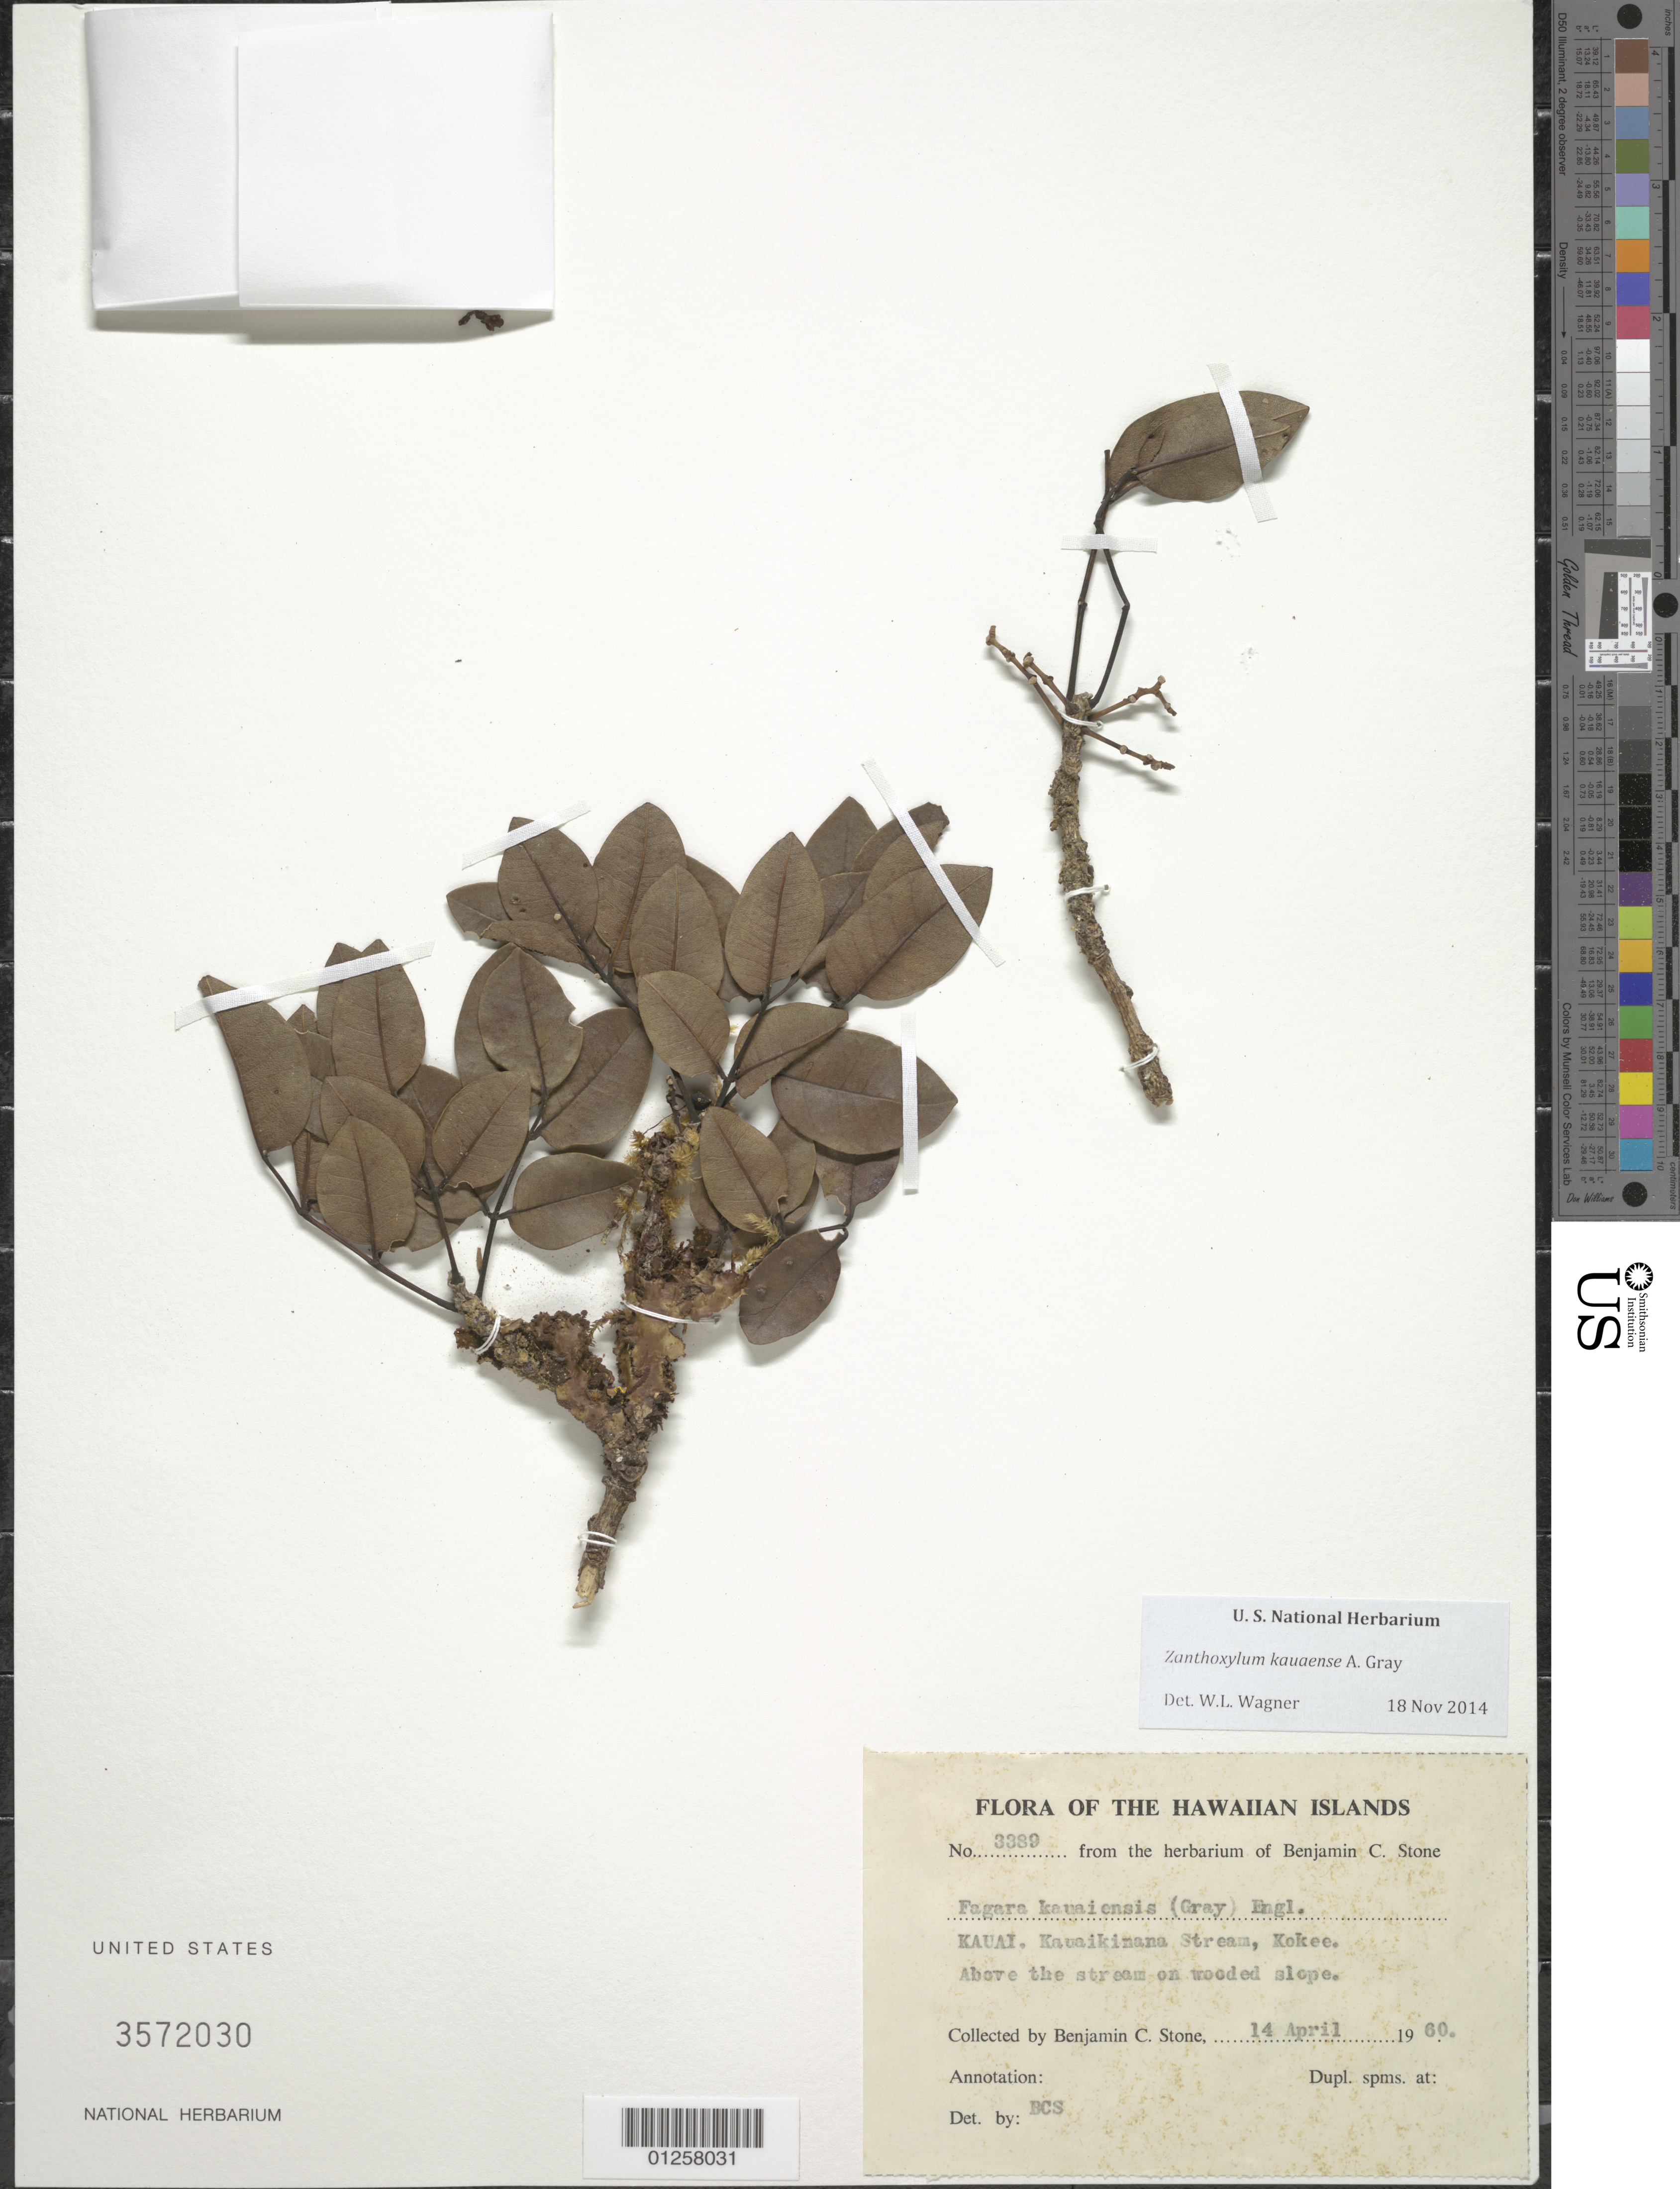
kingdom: Plantae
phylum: Tracheophyta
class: Magnoliopsida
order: Sapindales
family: Rutaceae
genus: Zanthoxylum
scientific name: Zanthoxylum kauaense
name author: A. Gray in Wilkes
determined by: Wagner, W. L., (BOT), Smithsonian Institution - National Museum of Natural History (UNITED STATES)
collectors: B. C. Stone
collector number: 3389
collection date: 1960-04-14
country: United States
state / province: Hawaii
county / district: Kauai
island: Kaua'i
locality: Kokee, Kauaikinana stream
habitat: Above the stream on wooded slope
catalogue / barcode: US 3572030